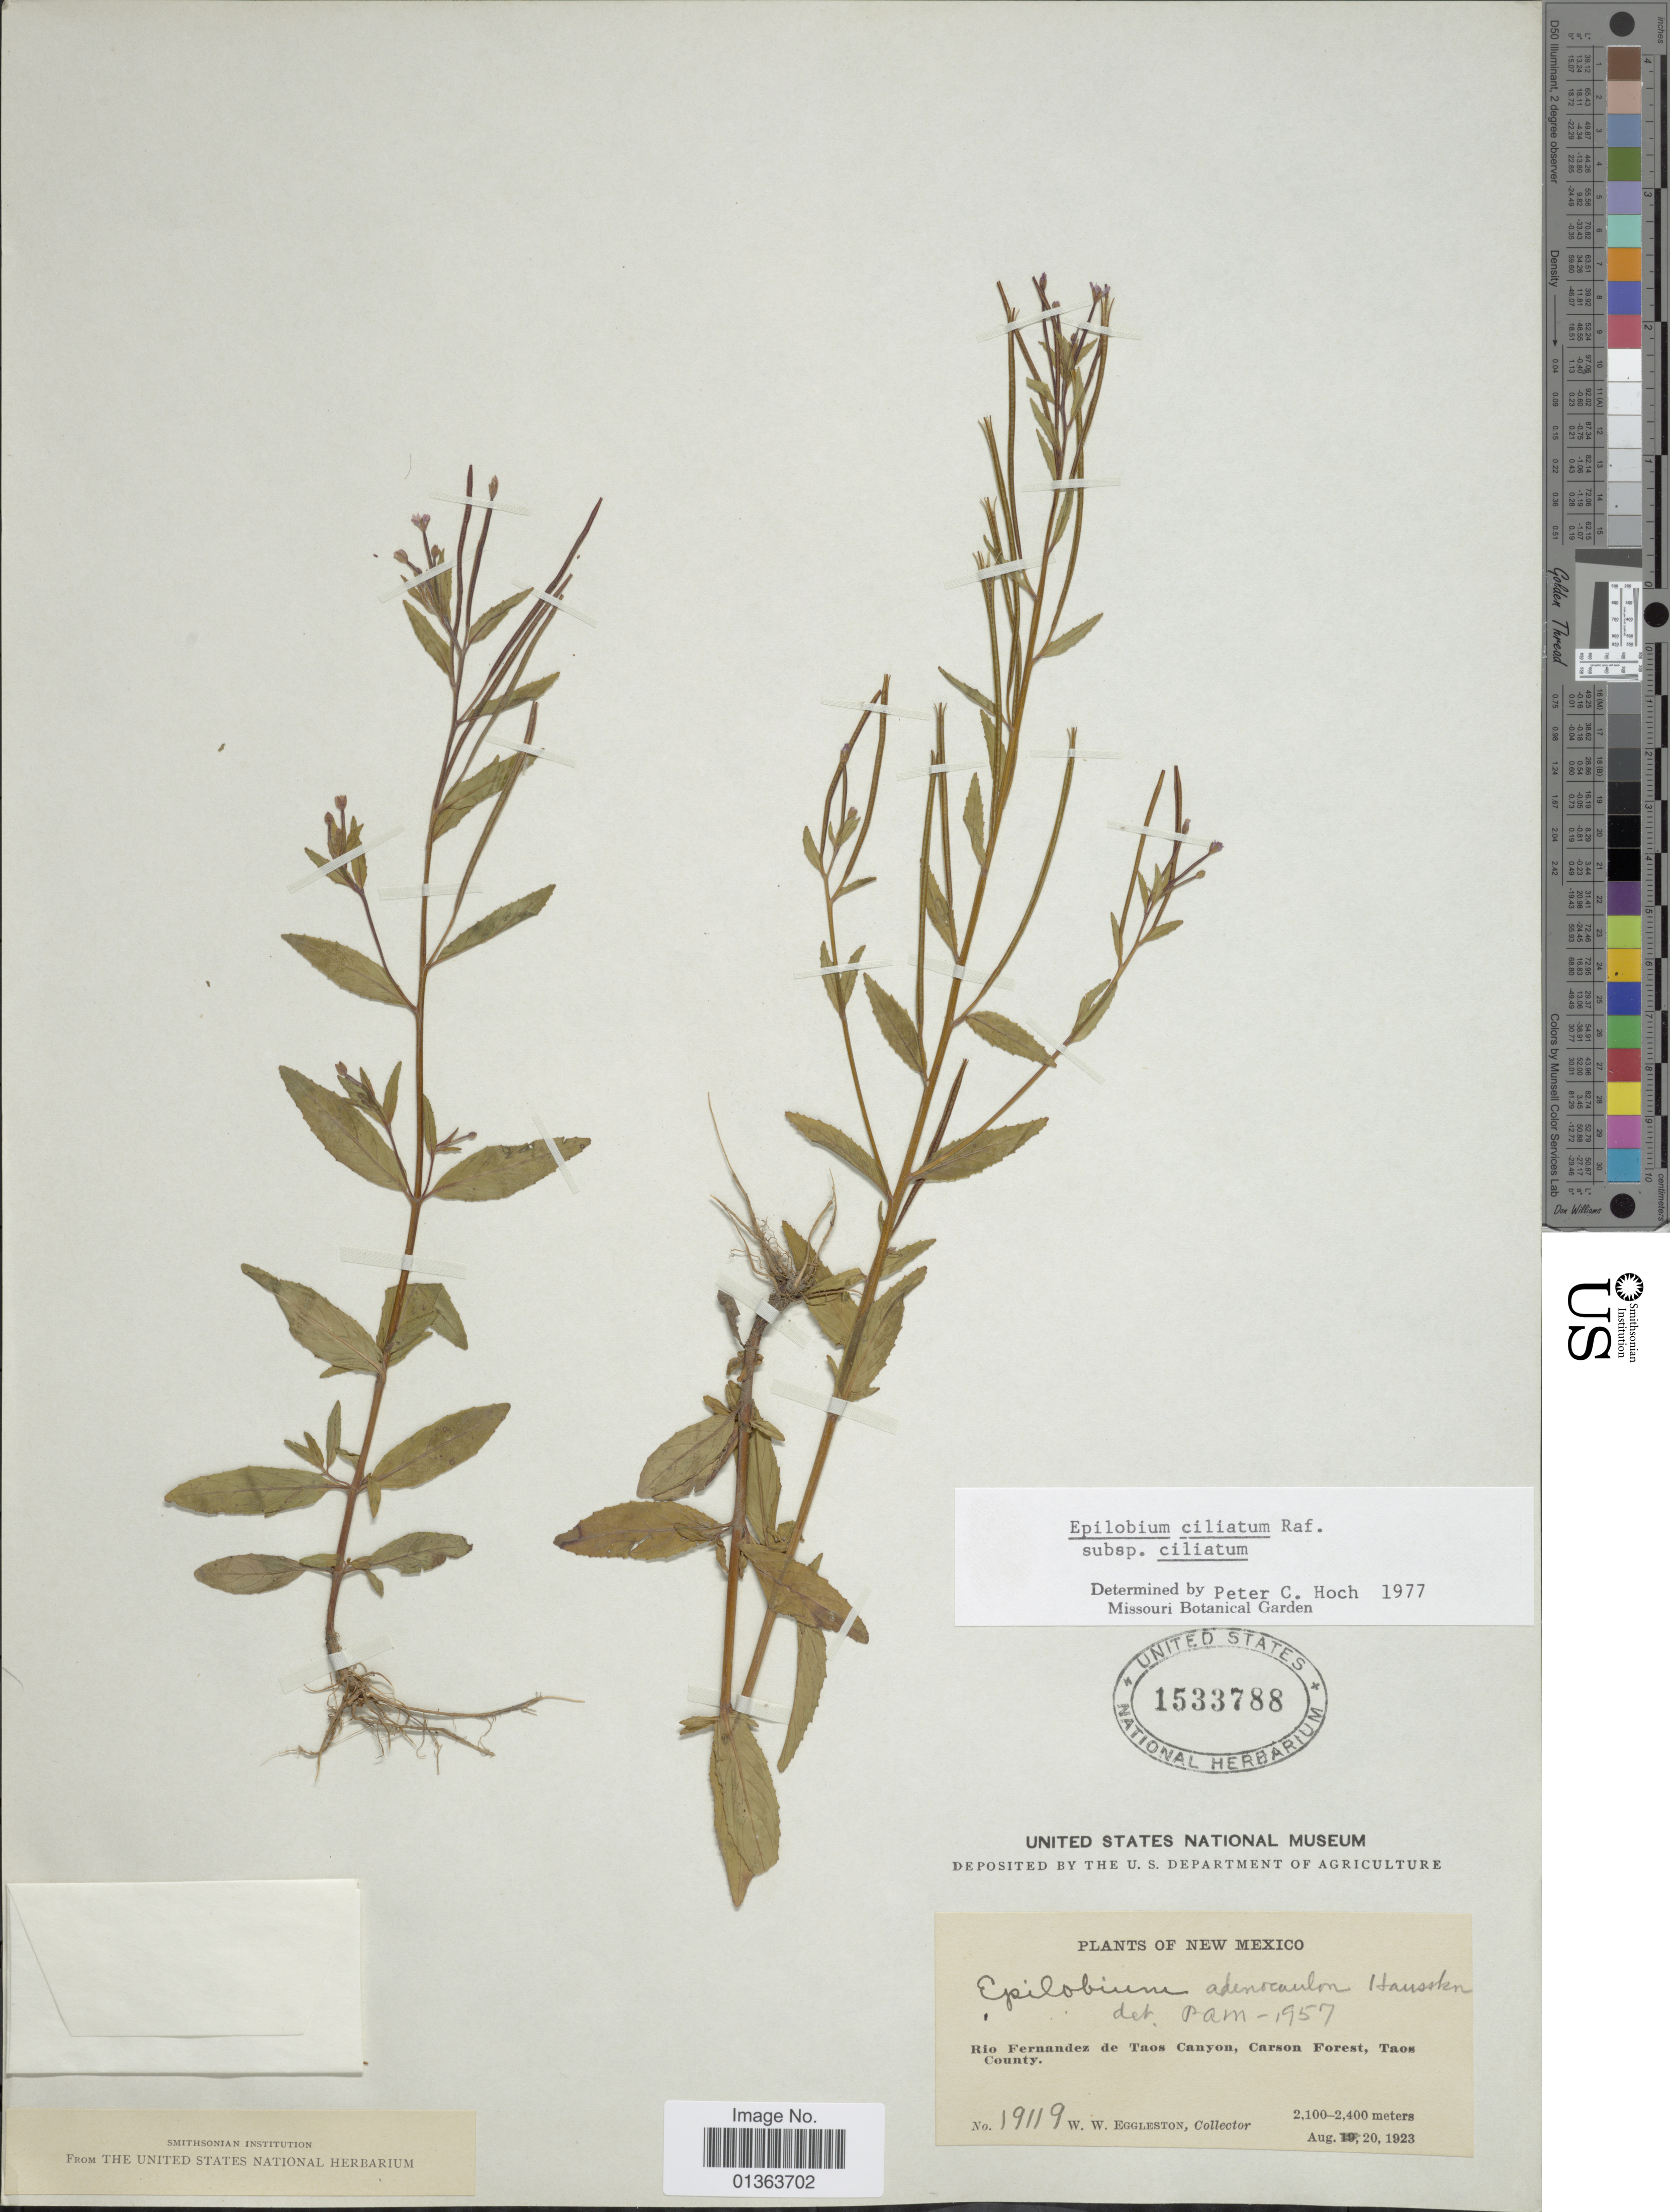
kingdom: Plantae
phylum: Tracheophyta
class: Magnoliopsida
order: Myrtales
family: Onagraceae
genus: Epilobium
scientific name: Epilobium ciliatum subsp. ciliatum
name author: Raf.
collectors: W. W. Eggleston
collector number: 19119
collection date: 1923-08-20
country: United States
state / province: New Mexico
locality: Rio Fernandez de Taos Canyon, Carson Forest, Taos County.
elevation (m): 2100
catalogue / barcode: US 1533788